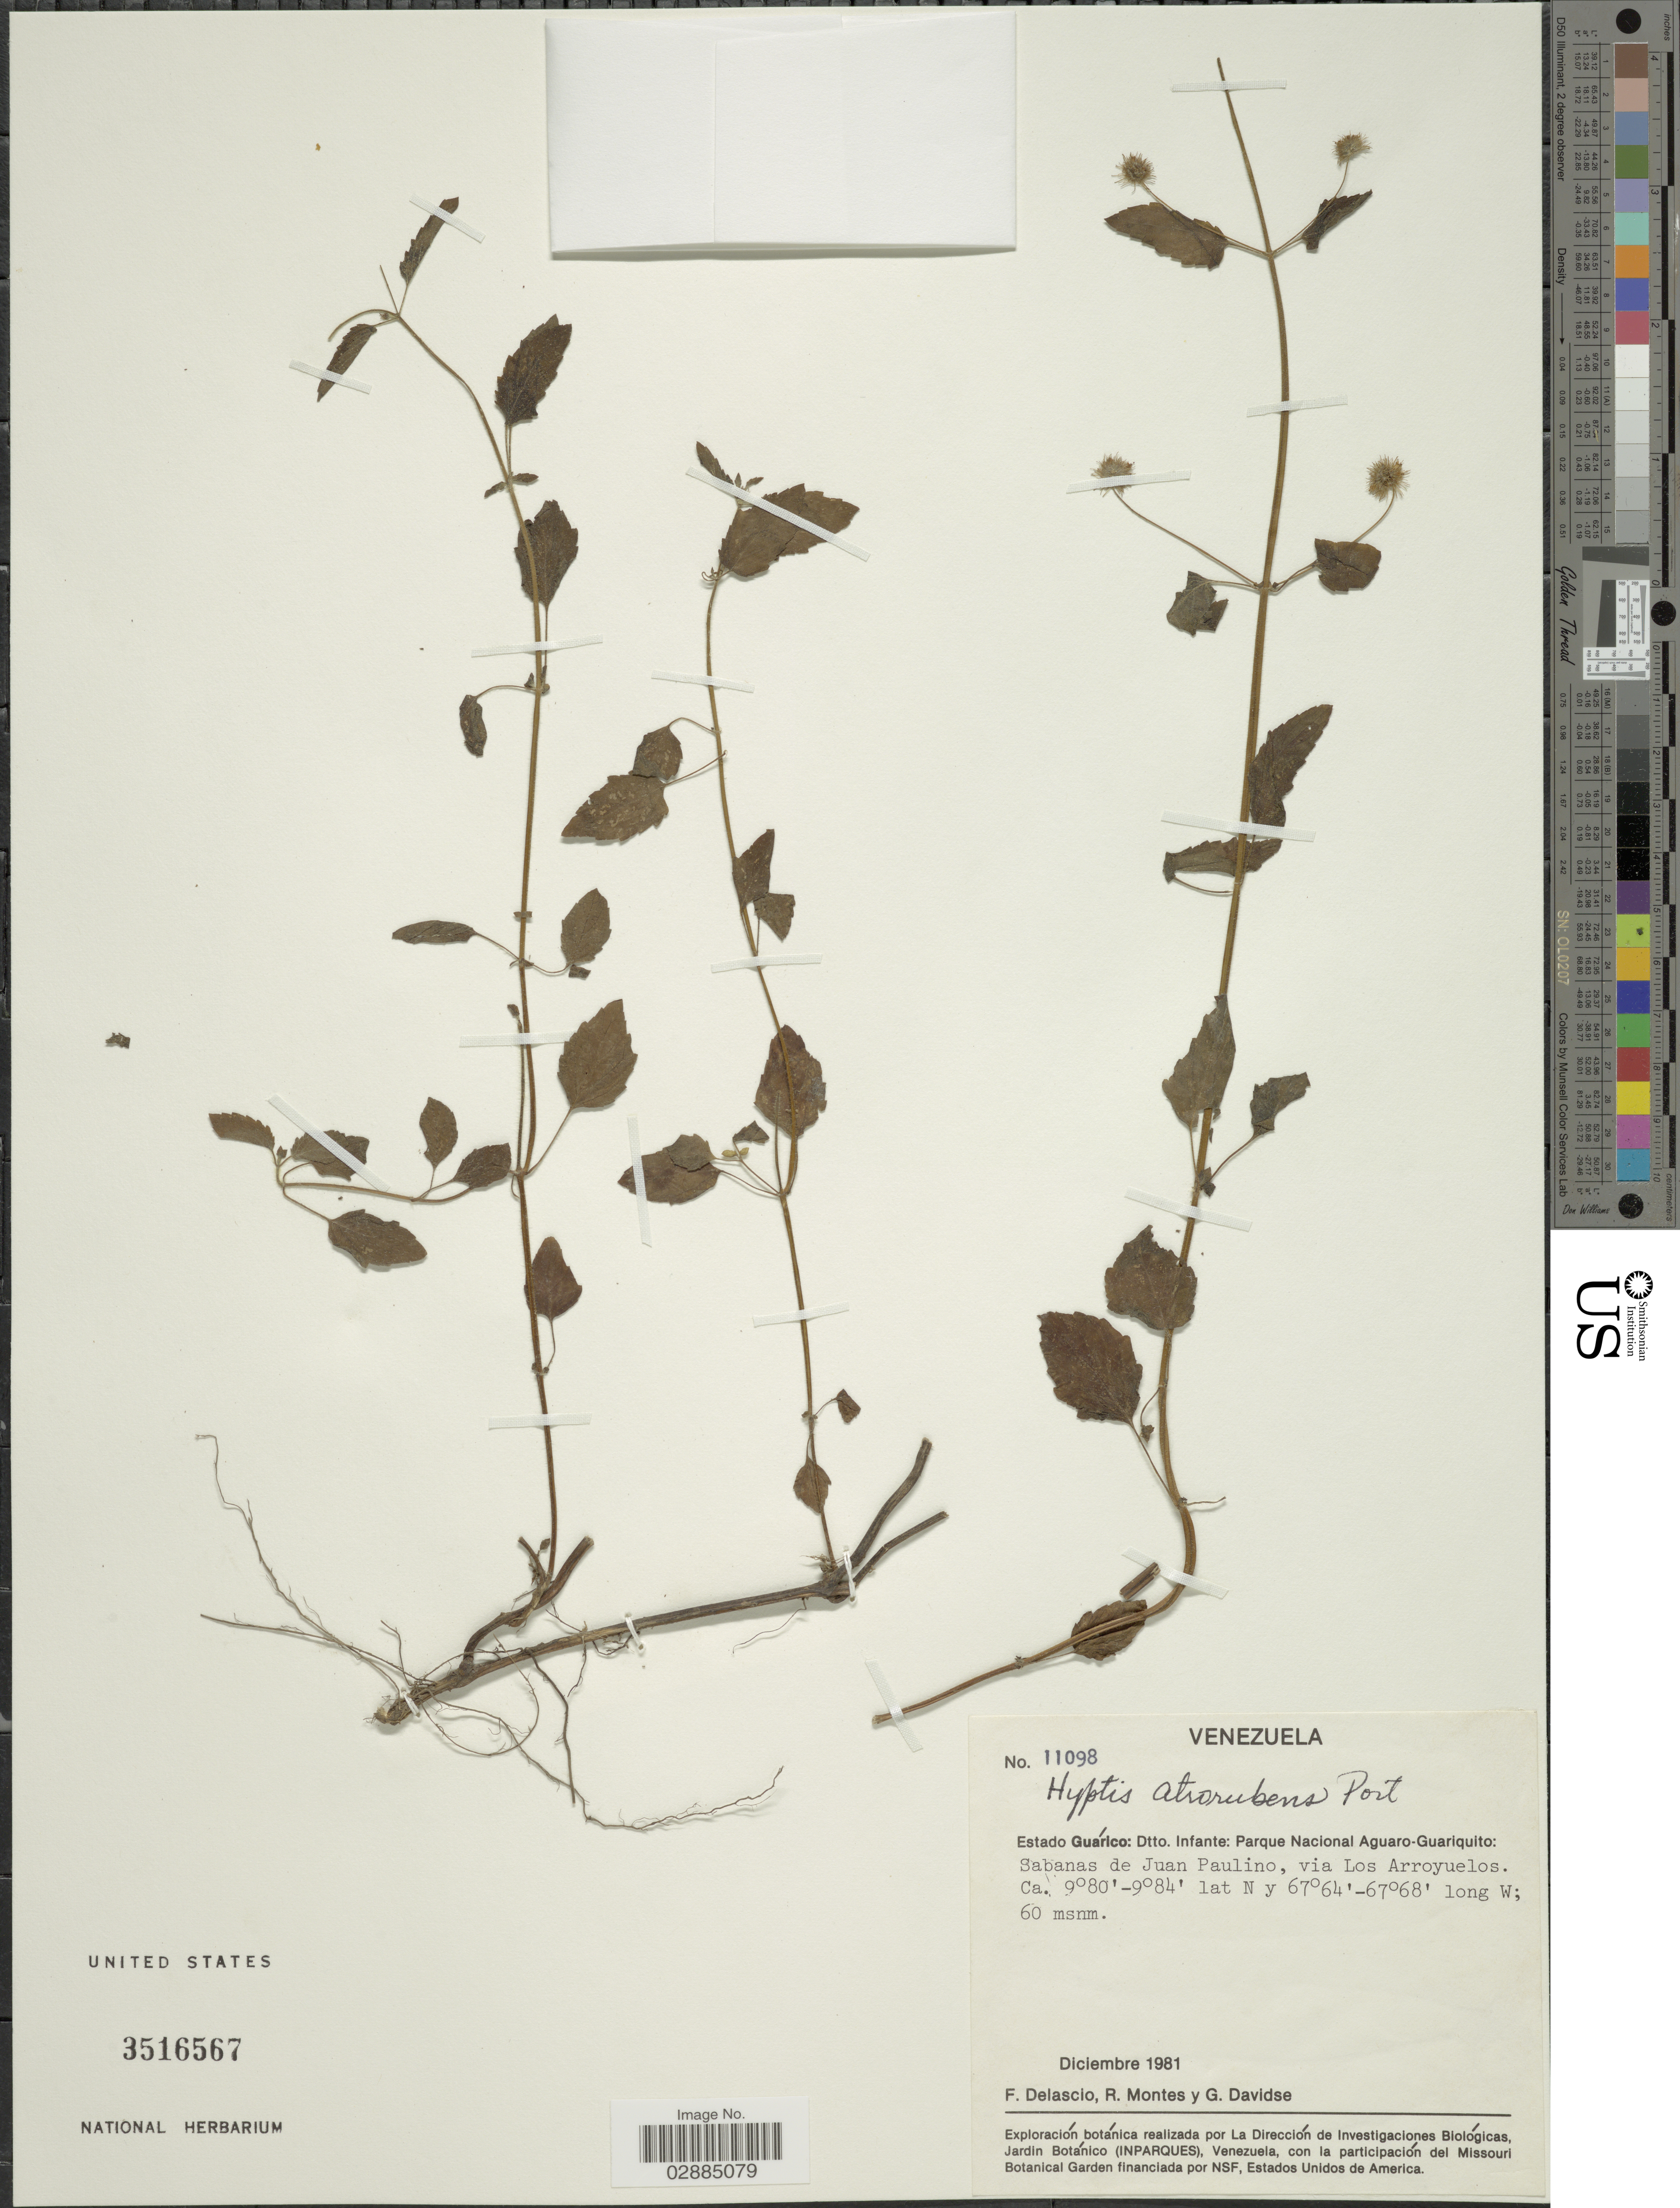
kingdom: Plantae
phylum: Tracheophyta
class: Magnoliopsida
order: Lamiales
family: Lamiaceae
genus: Hyptis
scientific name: Hyptis atrorubens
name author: Poit.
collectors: F. Delascio C., R. Montes & G. Davidse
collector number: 11098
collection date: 1981-12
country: Venezuela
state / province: Guárico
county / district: Leonardo Infante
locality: Dtto. Infante, Parque Nacional Aguaro-Guariquito, Sabanas de Juan Paulino, via Los Arroyuelos.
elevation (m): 60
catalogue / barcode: US 3516567